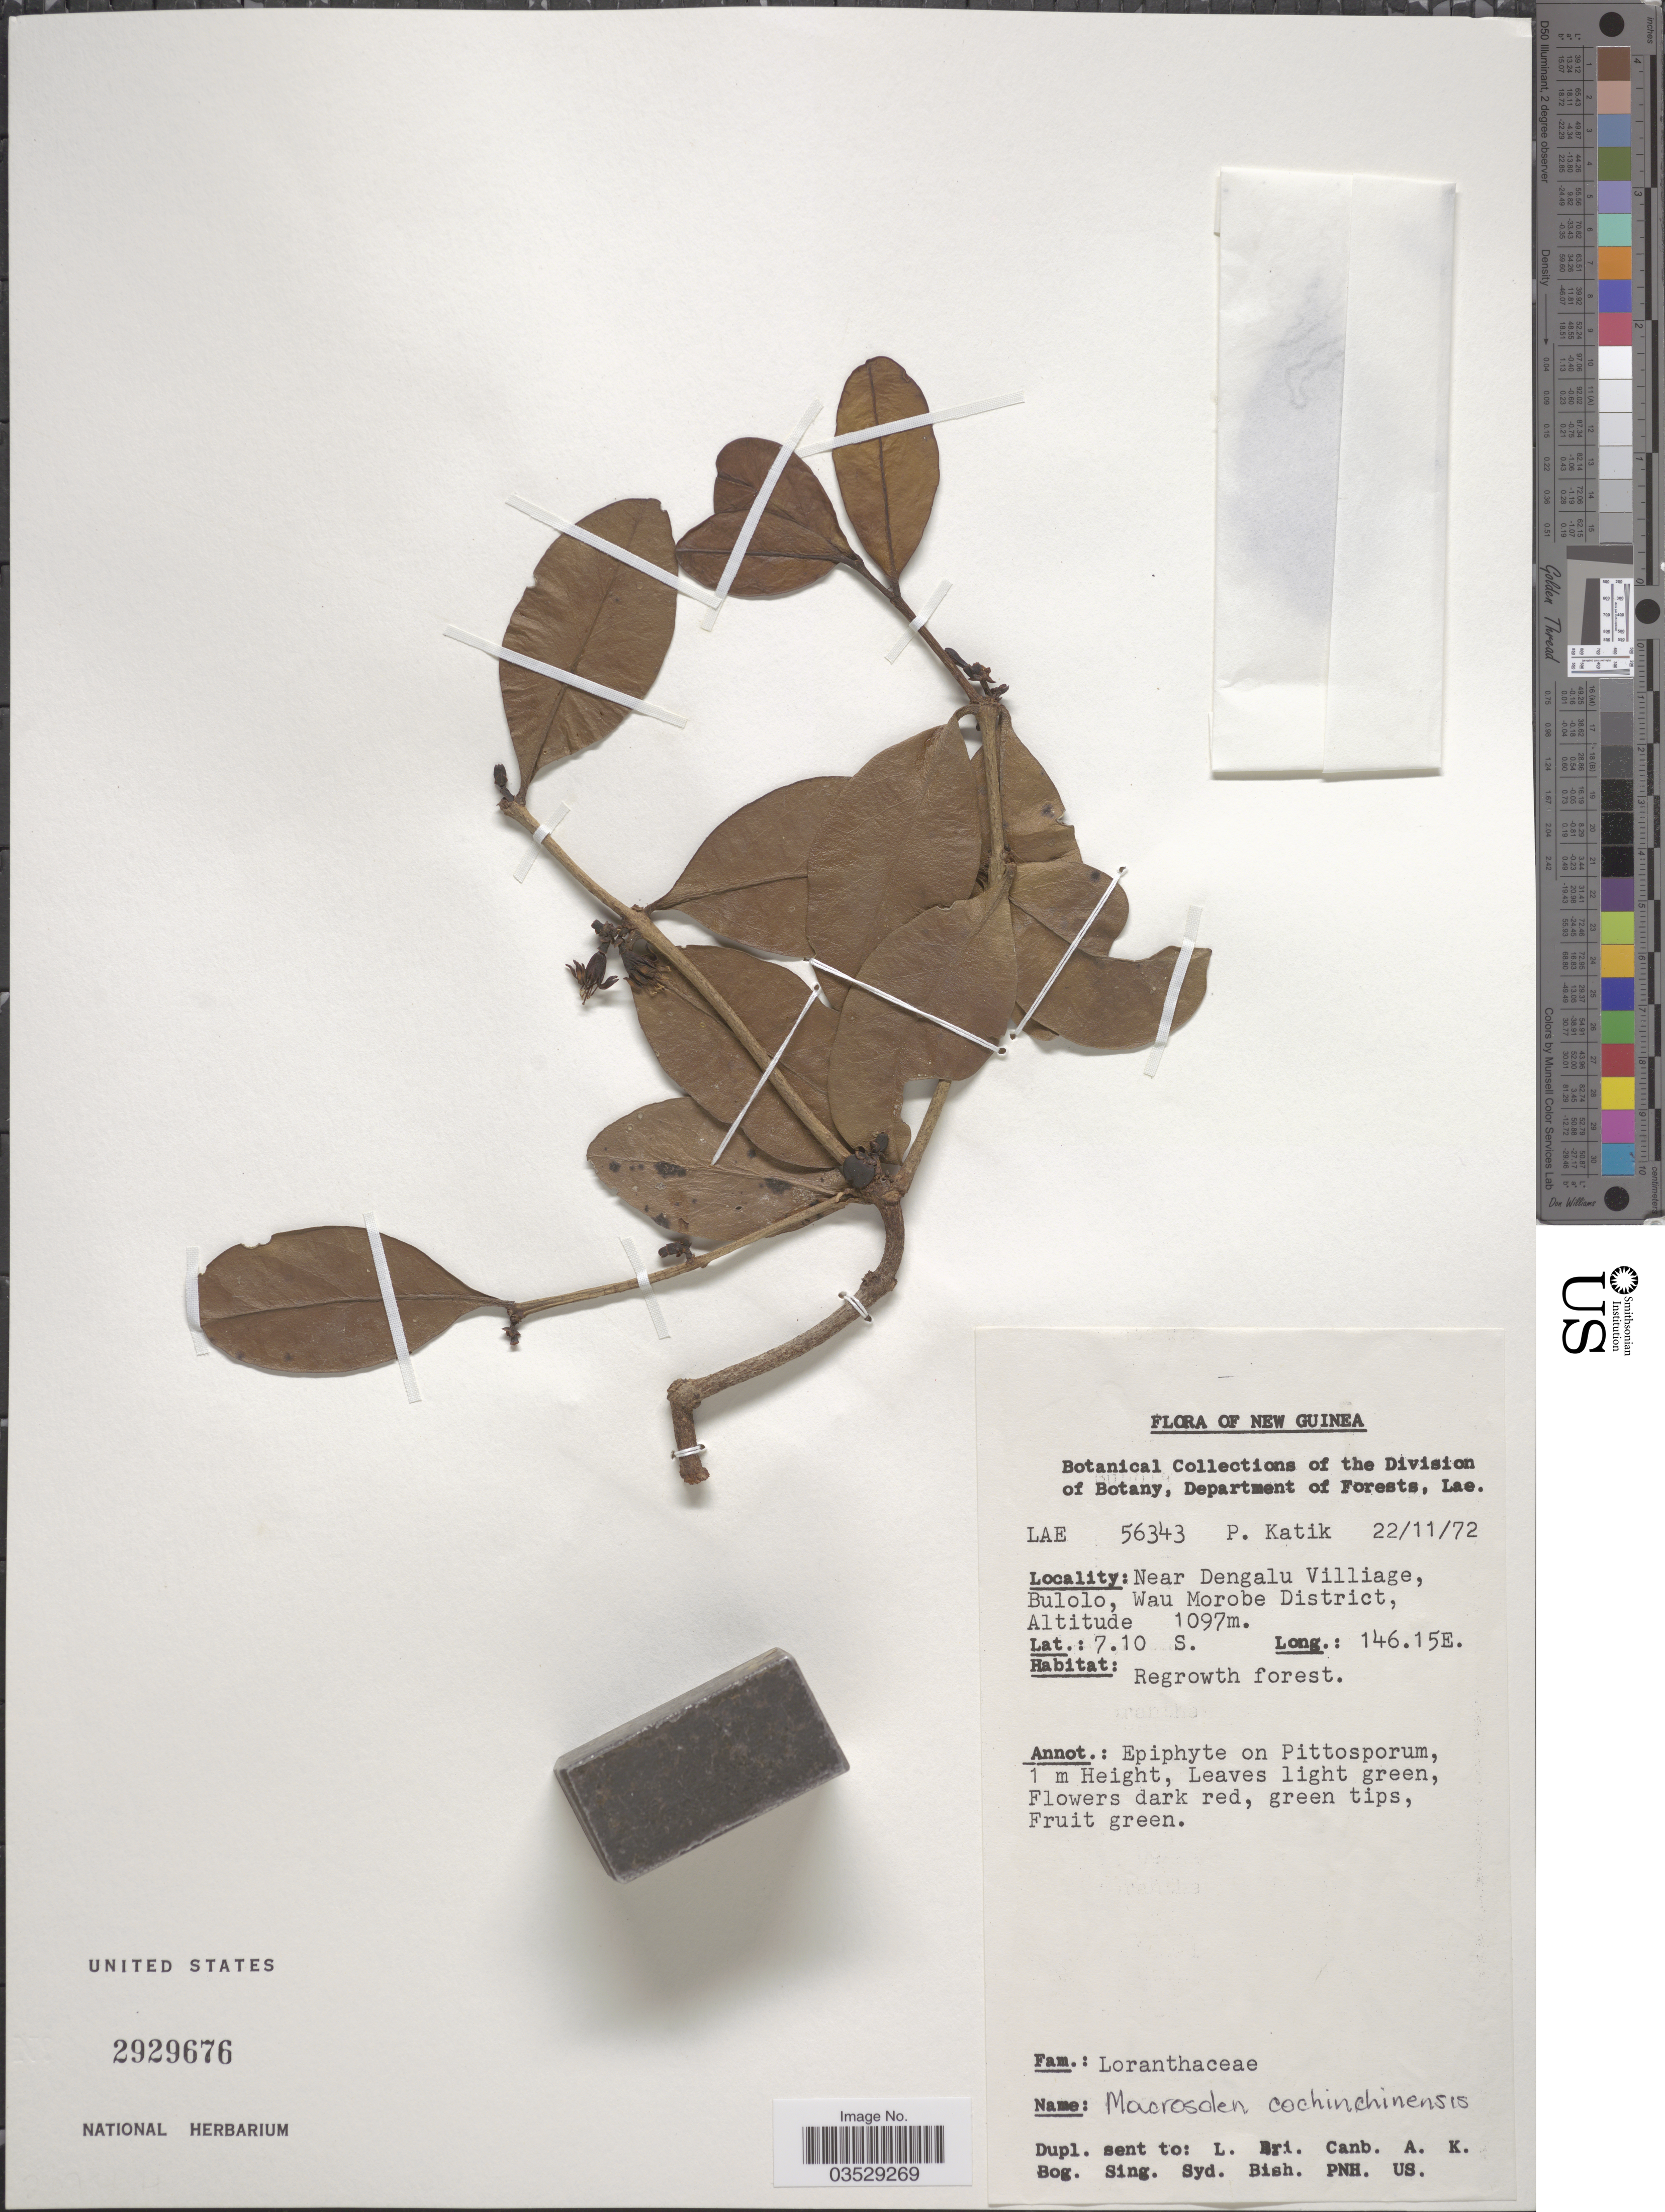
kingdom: Plantae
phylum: Tracheophyta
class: Magnoliopsida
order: Santalales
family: Loranthaceae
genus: Macrosolen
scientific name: Macrosolen cochinchinensis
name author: (Lour.) Tiegh.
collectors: P. Katik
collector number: LAE56343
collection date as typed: Transcribed d/m/y: 22/11/72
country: Papua New Guinea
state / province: Morobe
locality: New Guinea. Near Dengalu Village, Bulolo, Wau Morobe District.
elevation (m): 1097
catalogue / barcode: US 2929676